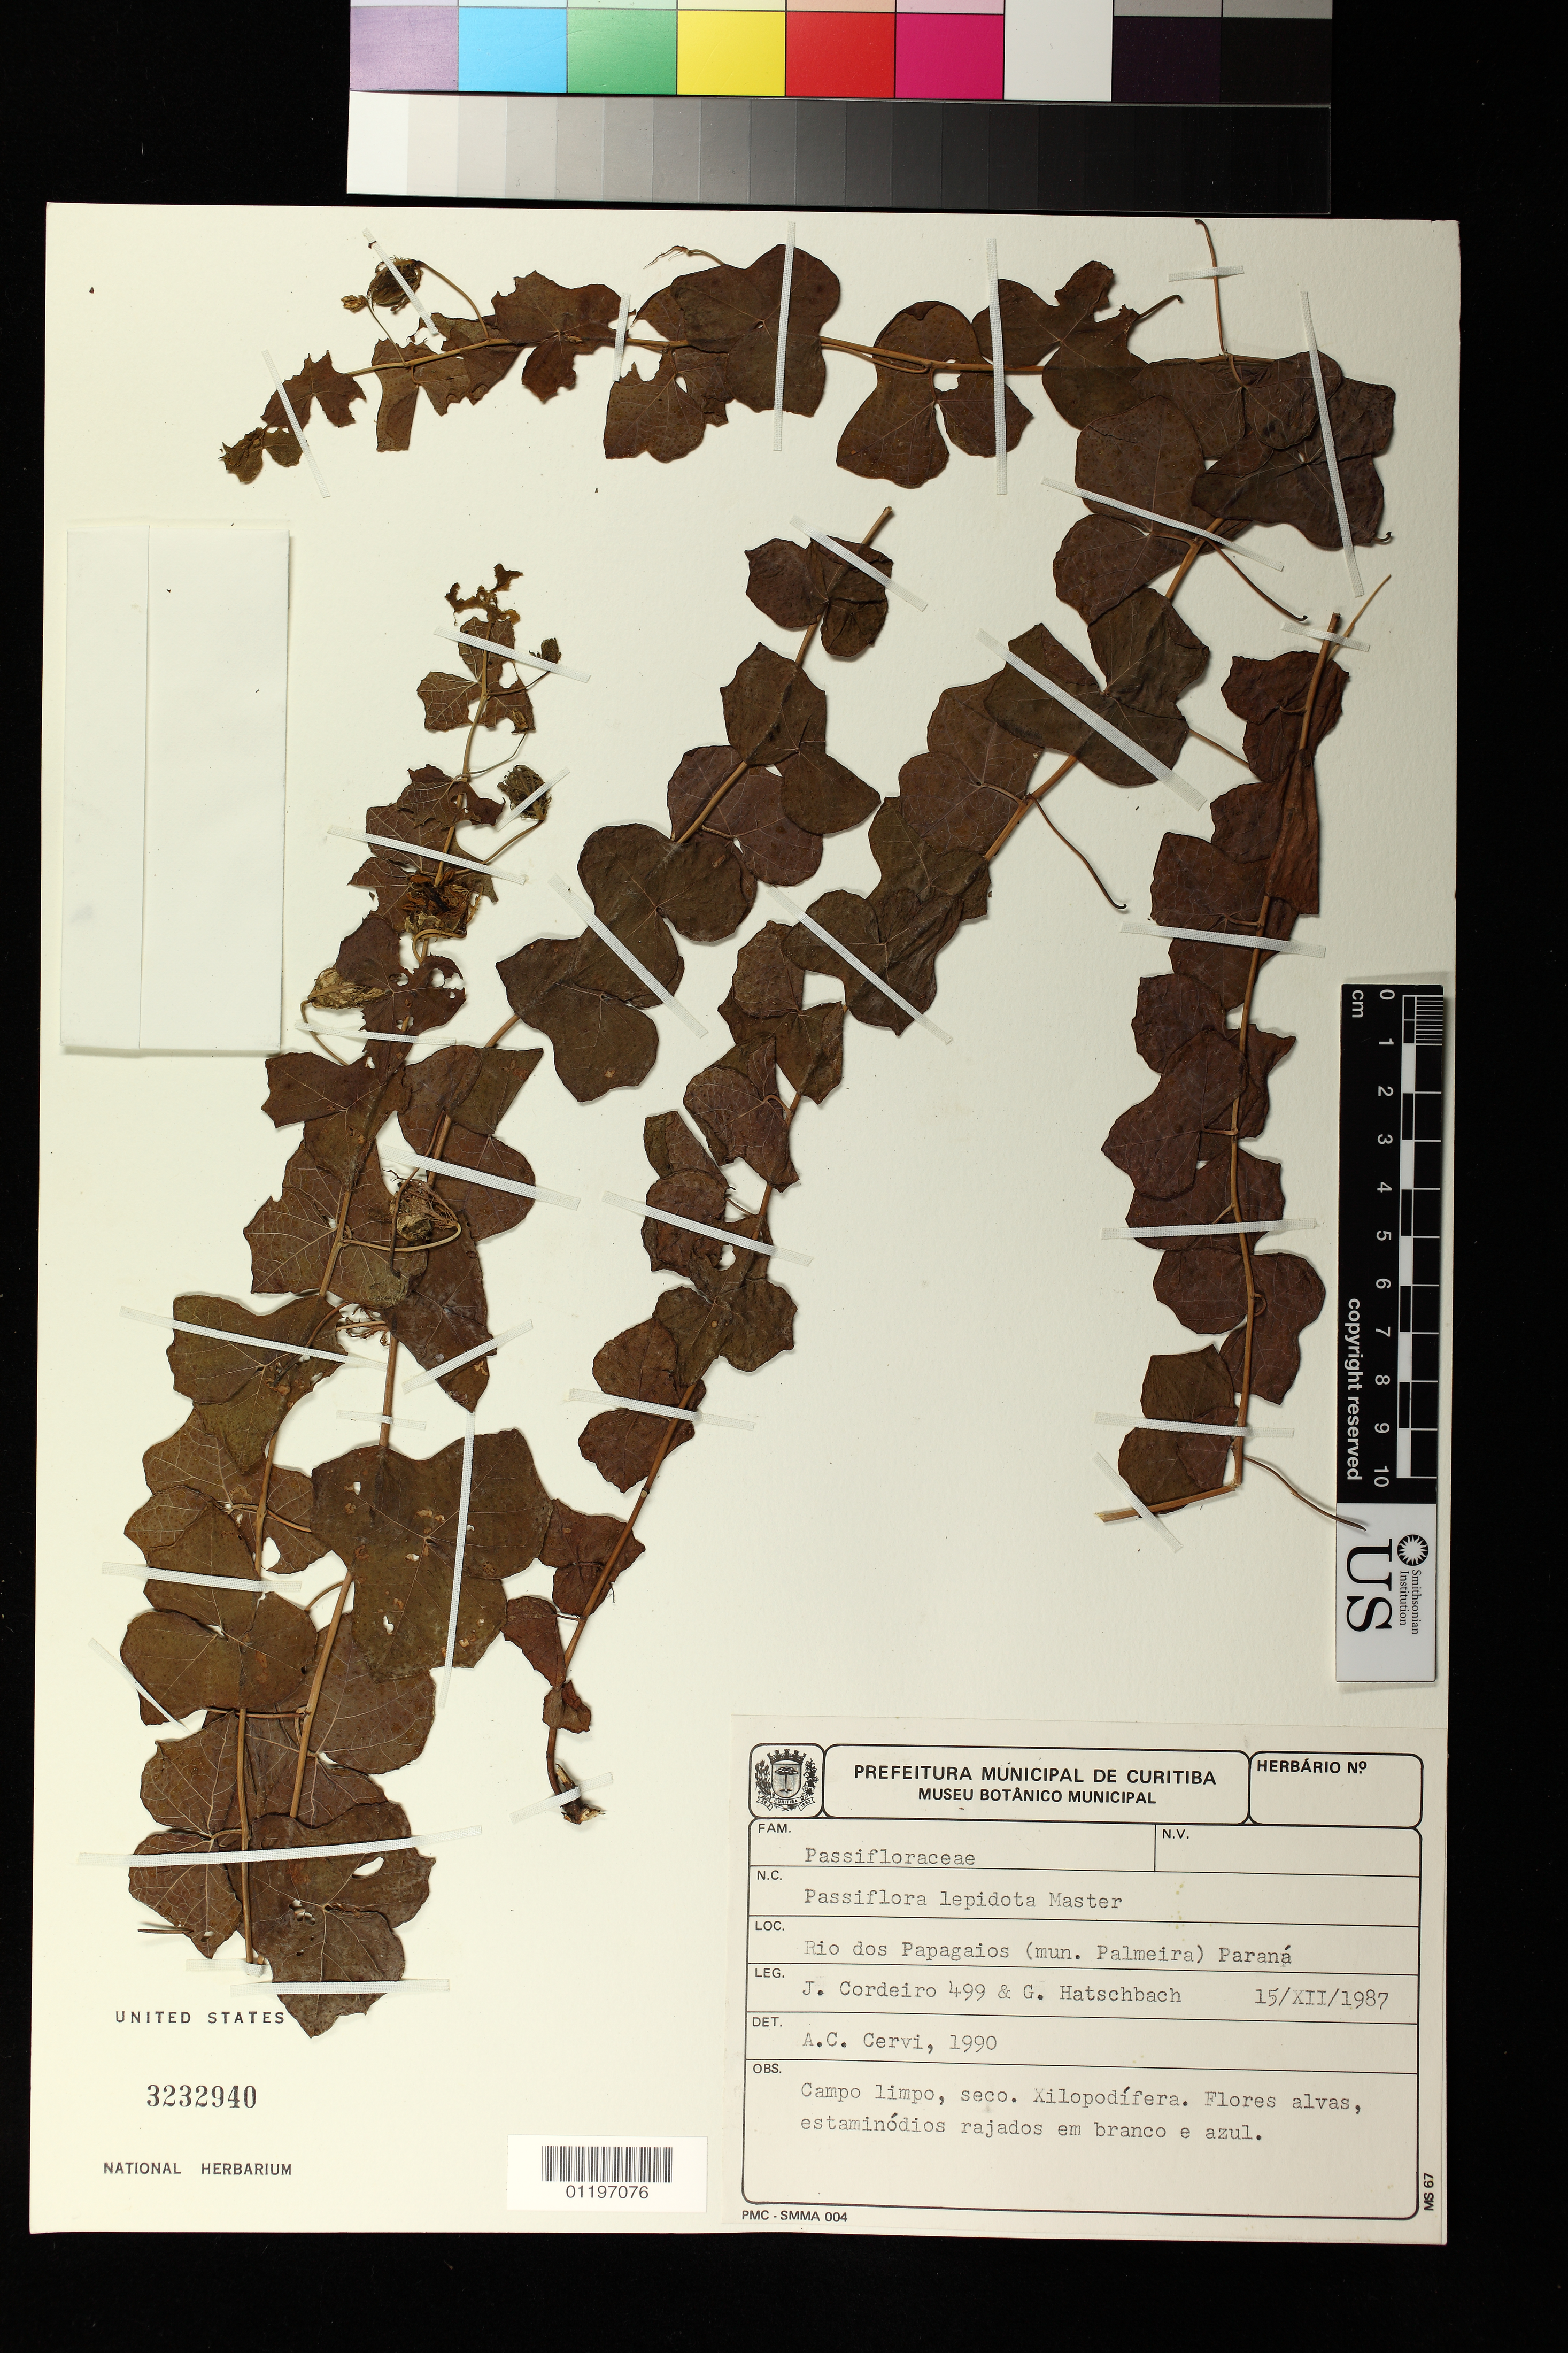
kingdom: Plantae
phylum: Tracheophyta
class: Magnoliopsida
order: Malpighiales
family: Passifloraceae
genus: Passiflora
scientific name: Passiflora lepidota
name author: Mast.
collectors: J. Cordeiro & G. Hatschbach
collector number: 499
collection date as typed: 15 Dec 1987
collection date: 1987-12-15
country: Brazil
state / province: Paraná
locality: Rio dos Papagaios (mun. Palmeira) Parana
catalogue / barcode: US 3232940